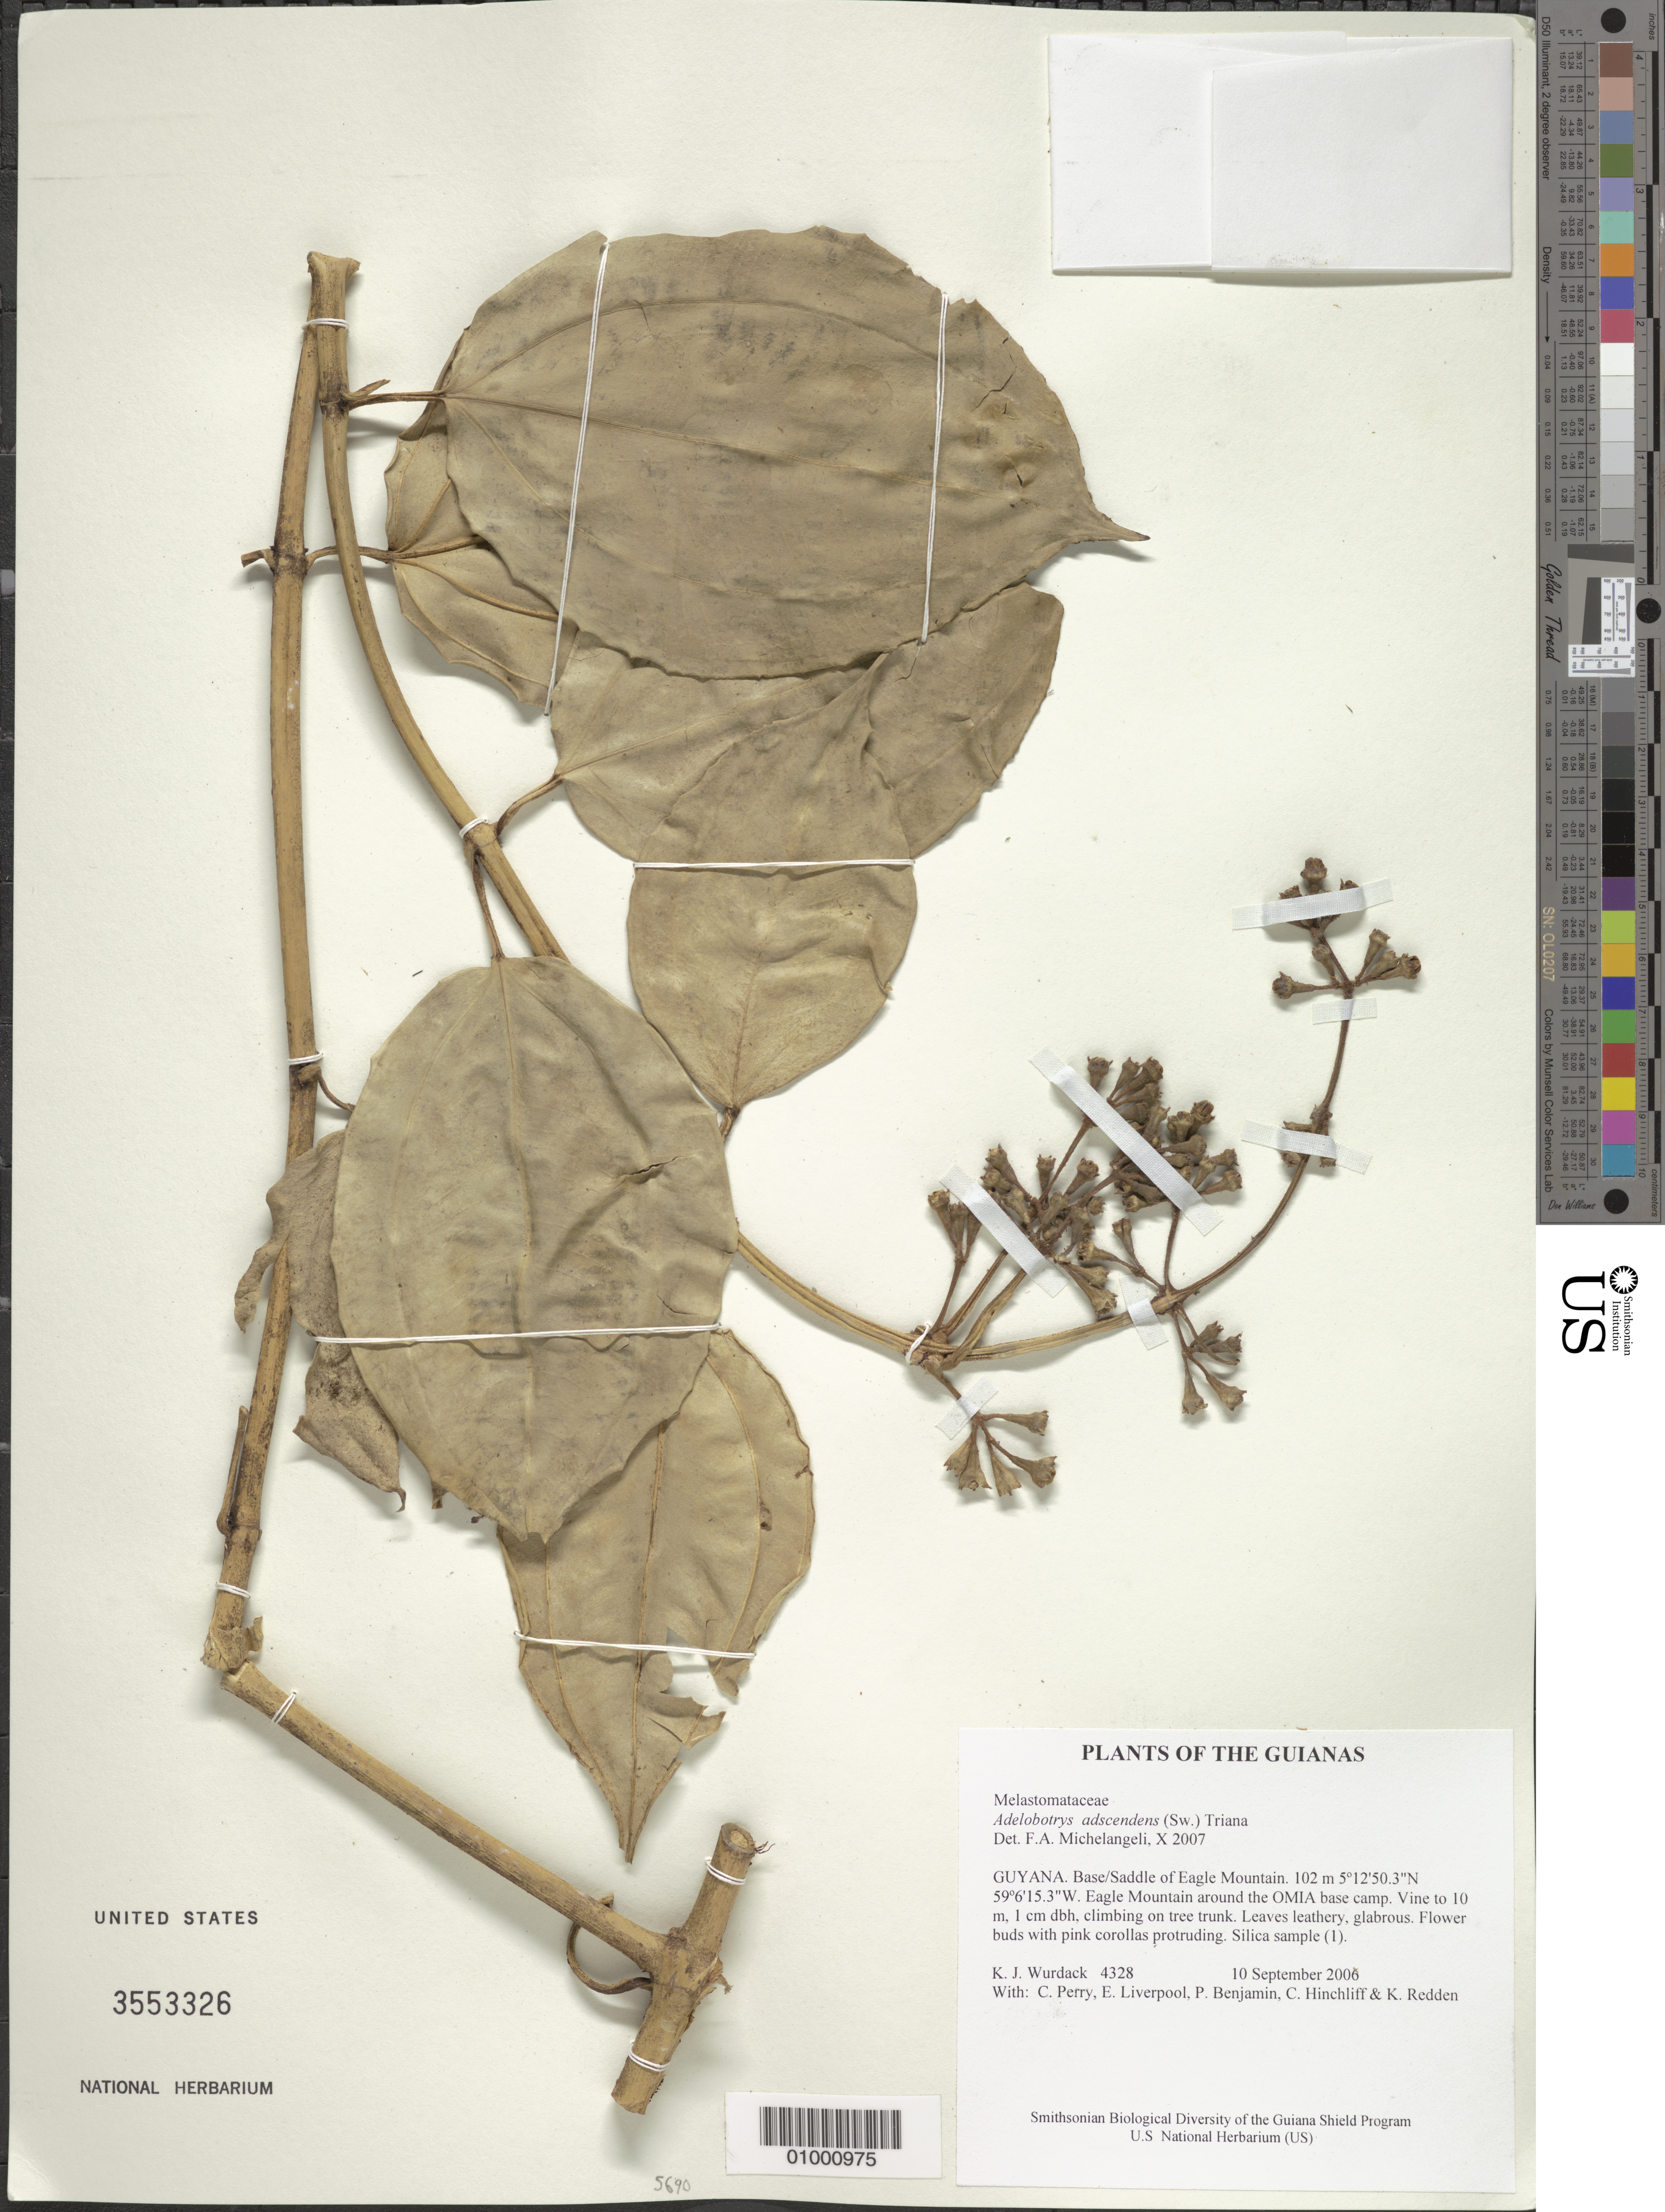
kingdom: Plantae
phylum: Tracheophyta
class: Magnoliopsida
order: Myrtales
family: Melastomataceae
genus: Adelobotrys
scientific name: Adelobotrys adscendens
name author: (Sw.) Triana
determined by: Michelangeli, F. A.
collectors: K. Wurdack, C. Perry, E. Liverpool, P. Benjamin, C. E. Hinchliff & K. M. Redden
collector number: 4328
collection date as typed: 10 September 2006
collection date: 2006-09-10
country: Guyana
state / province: Potaro-Siparuni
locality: Base/Saddle of Eagle Mountain, around the OMIA base camp.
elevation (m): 102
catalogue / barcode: US 3553326